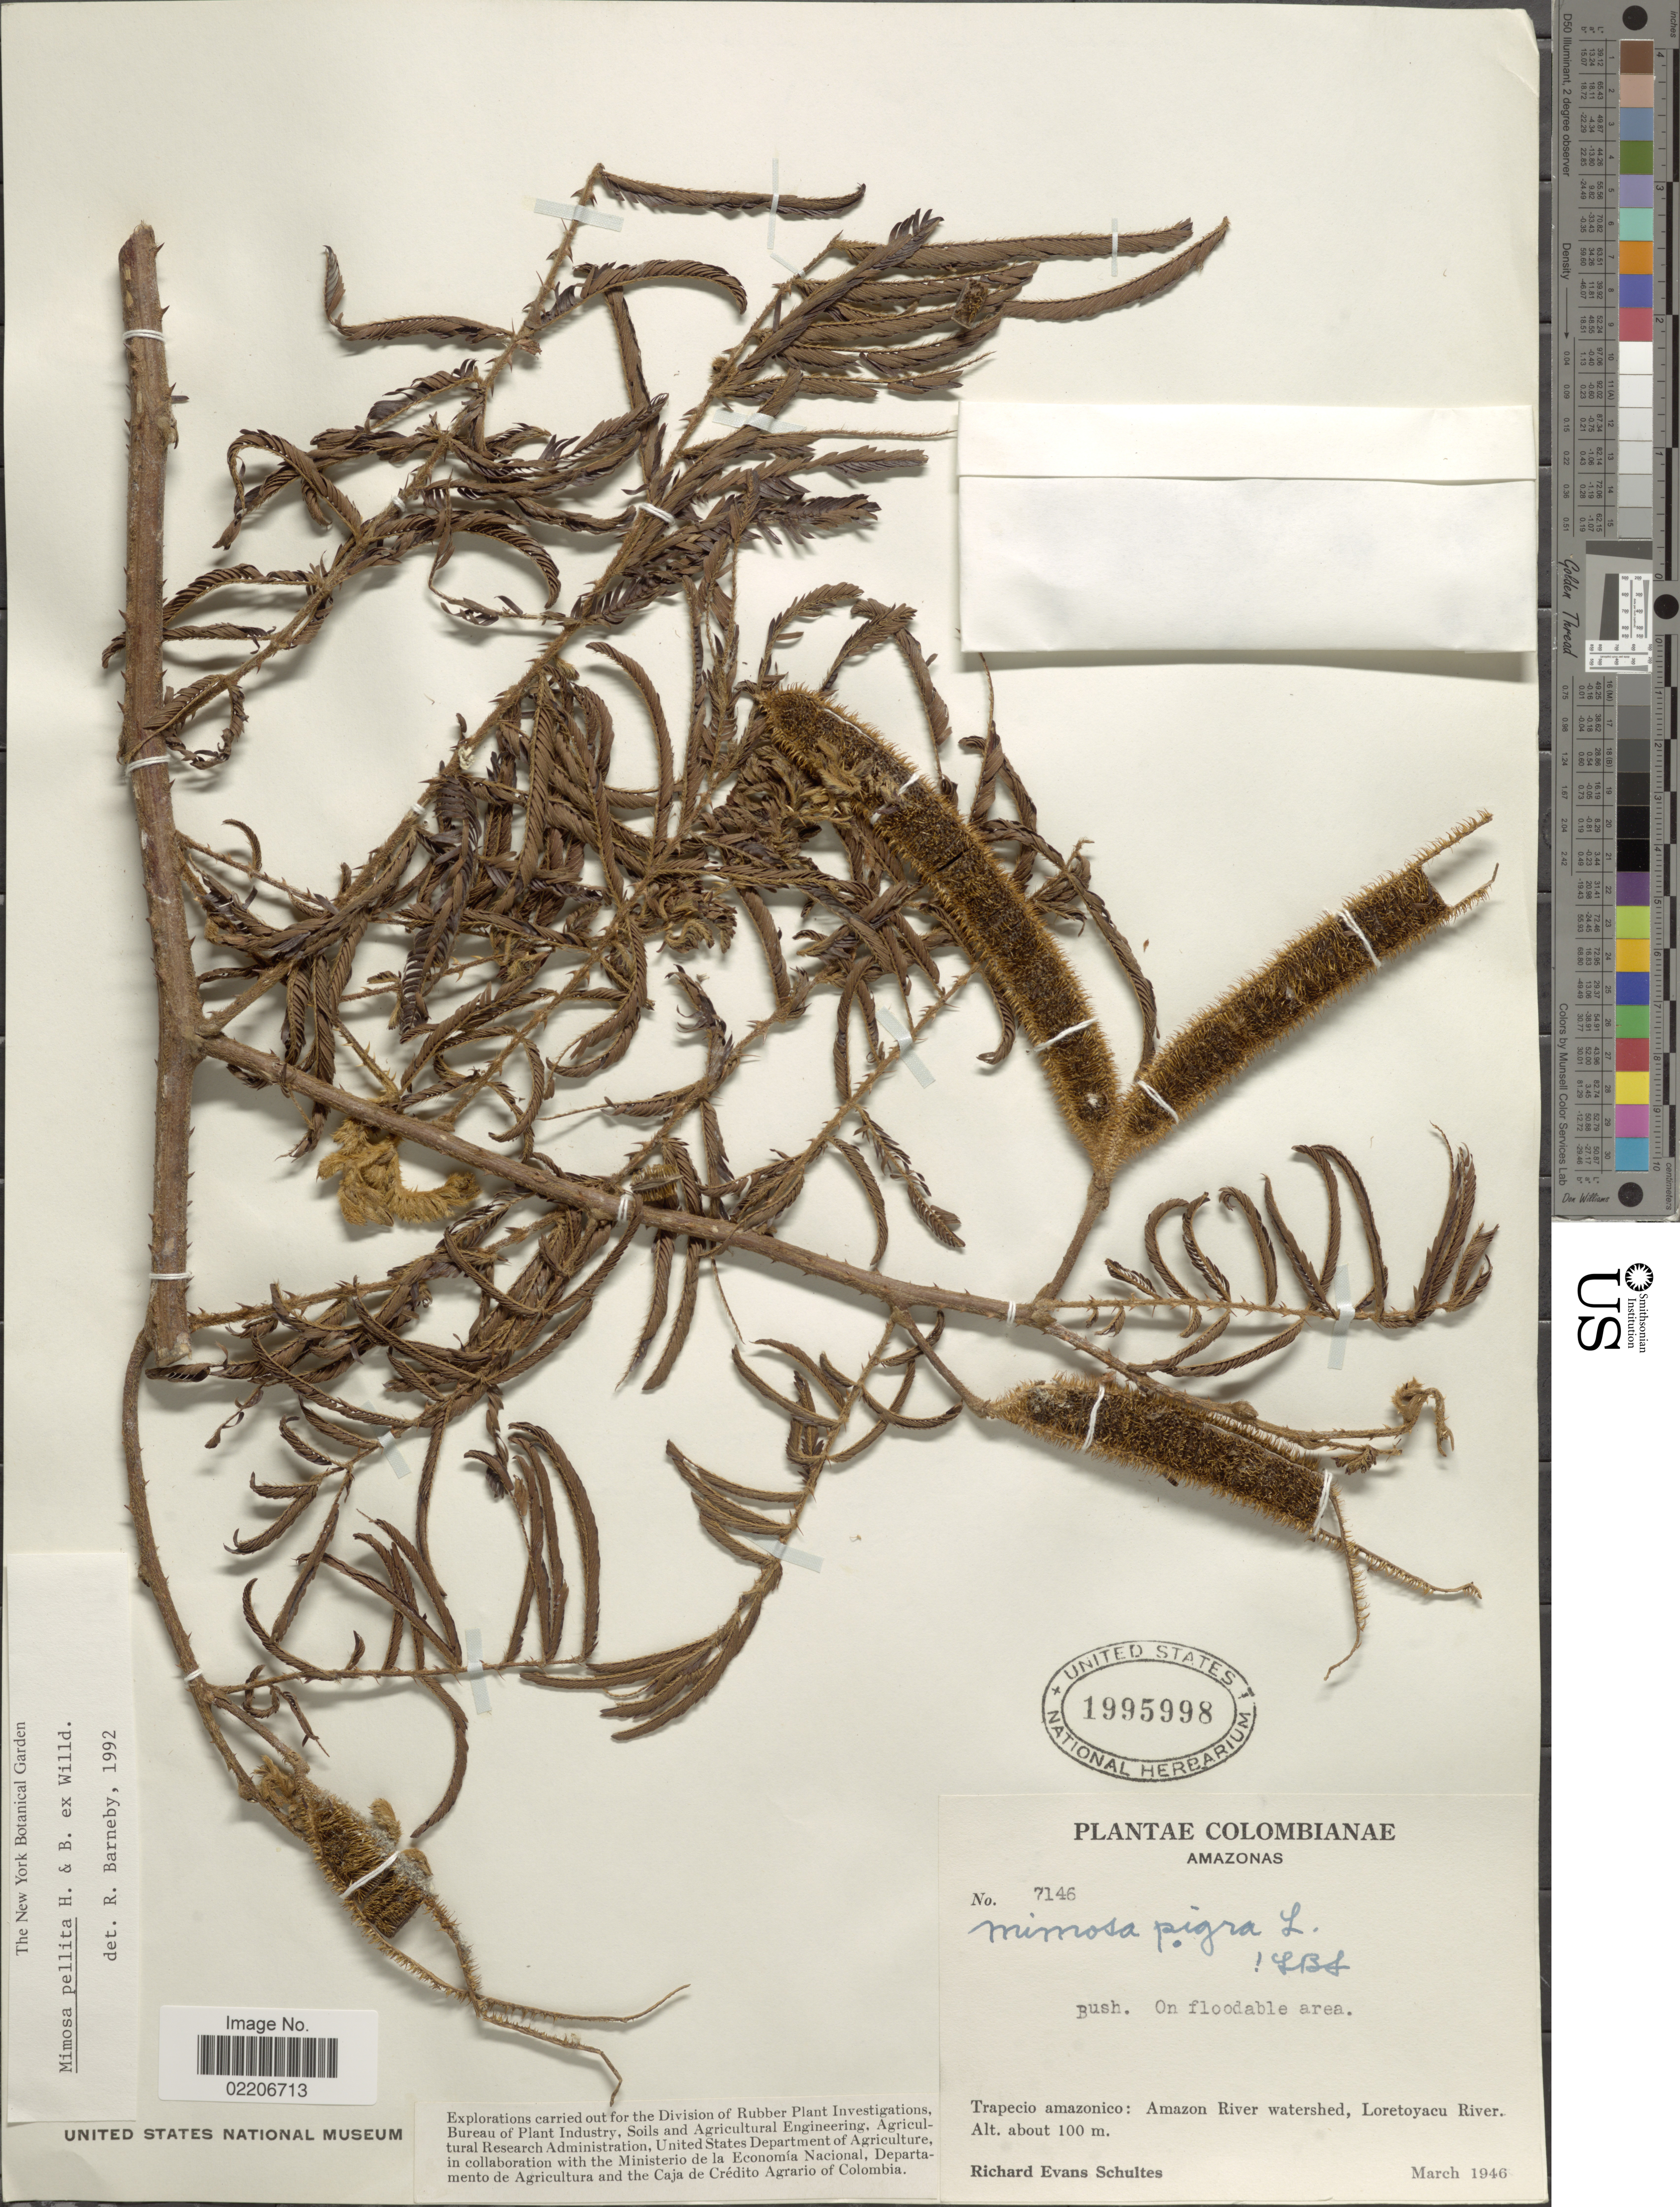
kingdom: Plantae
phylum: Tracheophyta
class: Magnoliopsida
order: Fabales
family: Fabaceae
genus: Mimosa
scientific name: Mimosa pellita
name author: Humb. & Bonpl. ex Willd.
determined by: Barneby, Rupert C., (NY)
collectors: R. E. Schultes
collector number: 7146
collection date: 1946-03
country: Colombia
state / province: Amazônas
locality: Trapecia amazonico, Amazon River watershed, Loretoyacu River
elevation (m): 100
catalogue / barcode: US 1995998